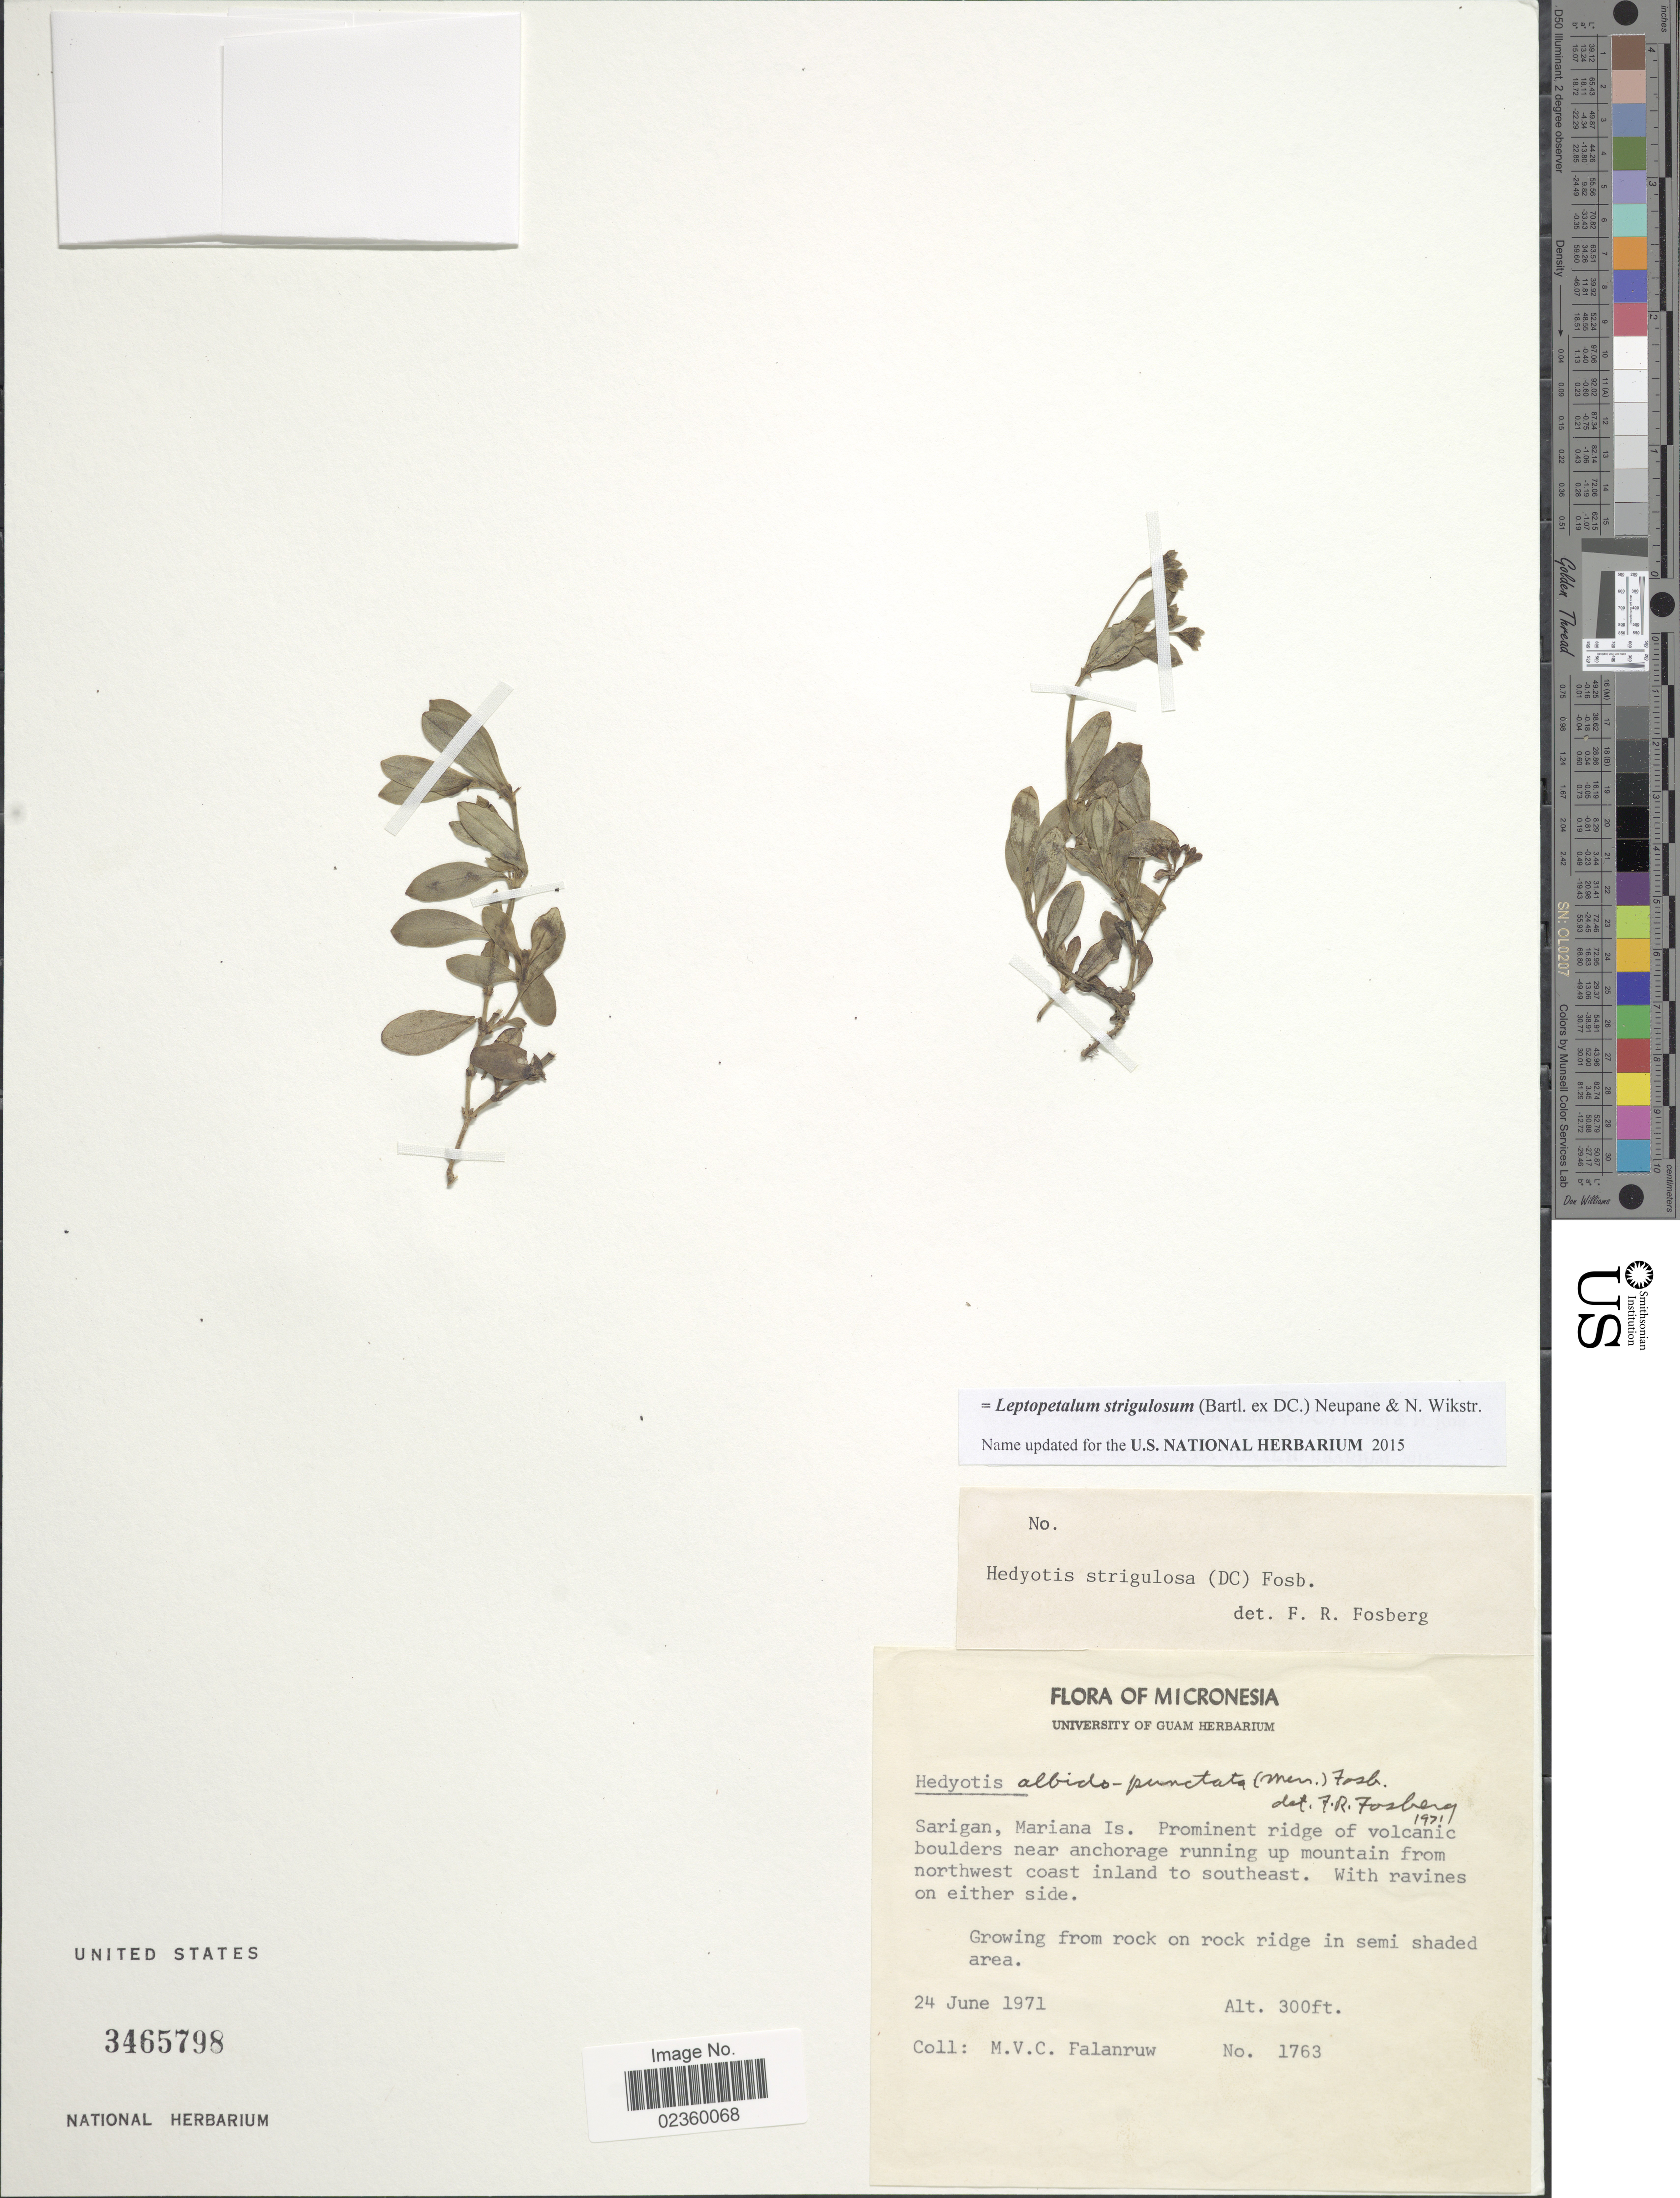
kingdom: Plantae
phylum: Tracheophyta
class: Magnoliopsida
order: Gentianales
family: Rubiaceae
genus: Leptopetalum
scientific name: Leptopetalum strigulosum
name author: (Bartl. ex DC.) Neupane & N. Wikstr.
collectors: M. V. Falanruw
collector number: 1763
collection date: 1971-06-24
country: Northern Mariana Islands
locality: Micronesia. Sarigan, Mariana Is. Near anchorage running up mountain from northwest coast inland to southeast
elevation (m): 91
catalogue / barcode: US 3465798